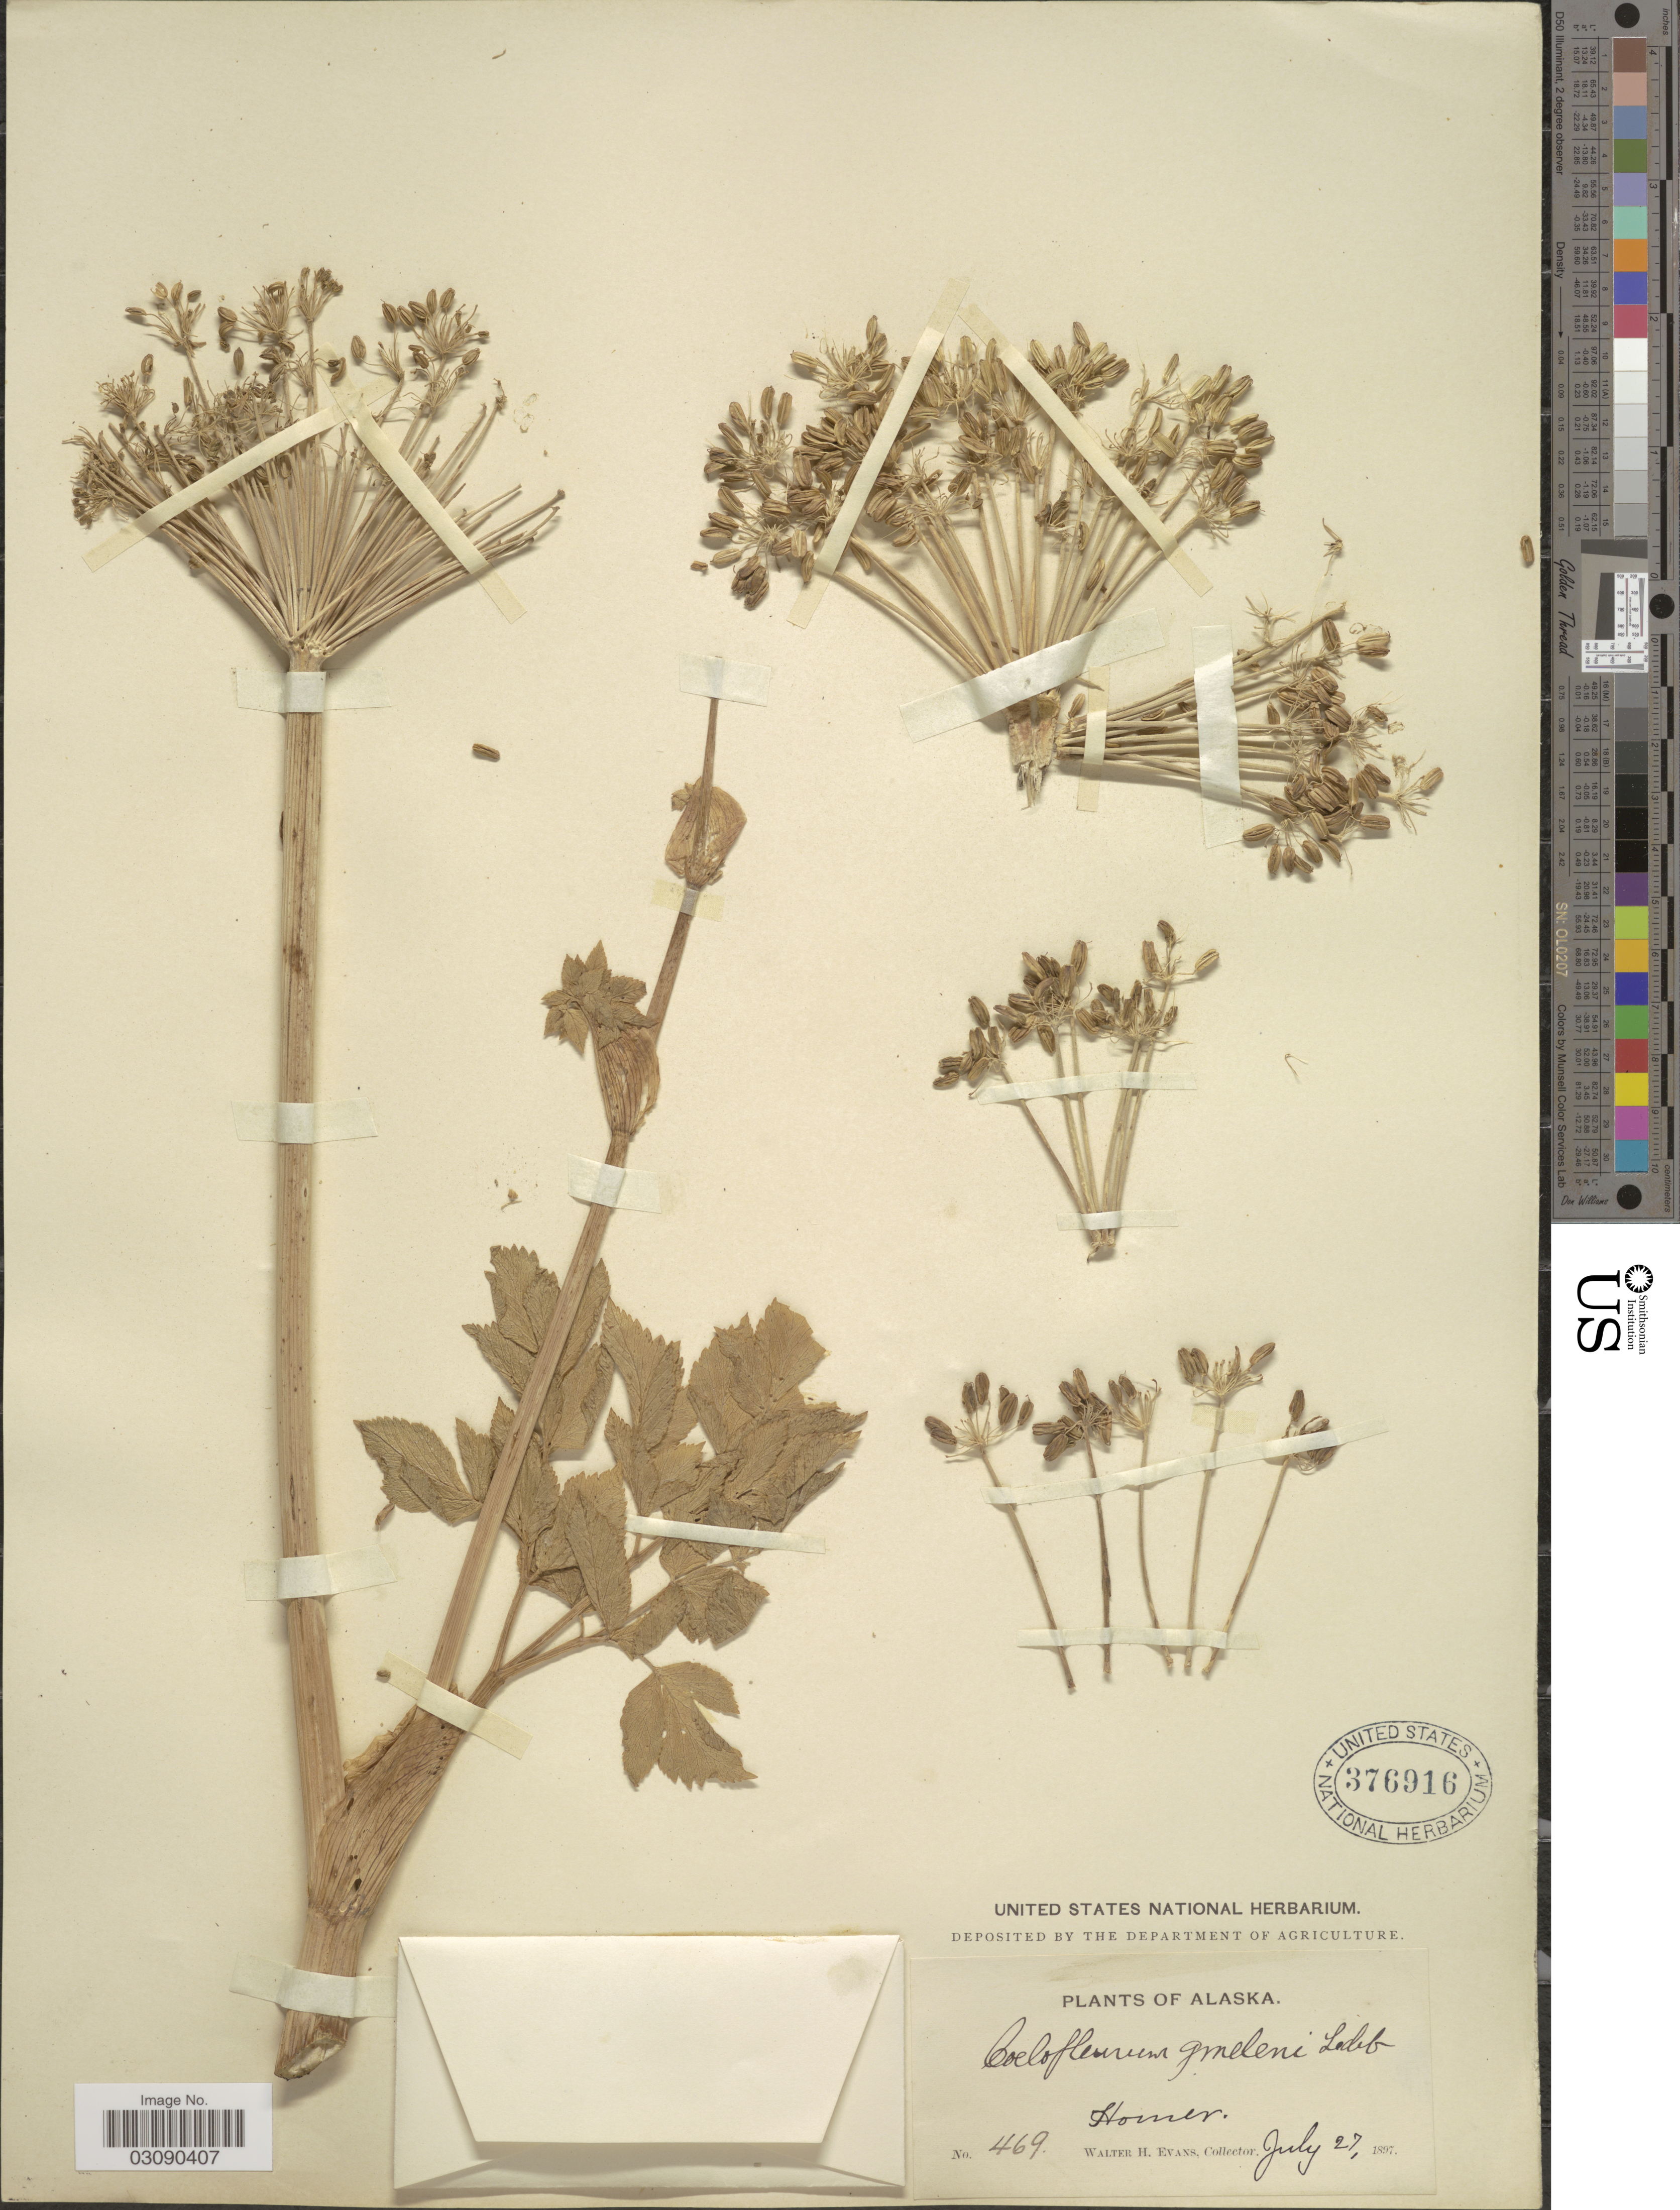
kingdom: Plantae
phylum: Tracheophyta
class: Magnoliopsida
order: Apiales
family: Apiaceae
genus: Angelica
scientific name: Angelica lucida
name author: L.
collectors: W. H. Evans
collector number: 469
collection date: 1897-07-27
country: United States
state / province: Alaska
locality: Homer.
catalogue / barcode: US 376916